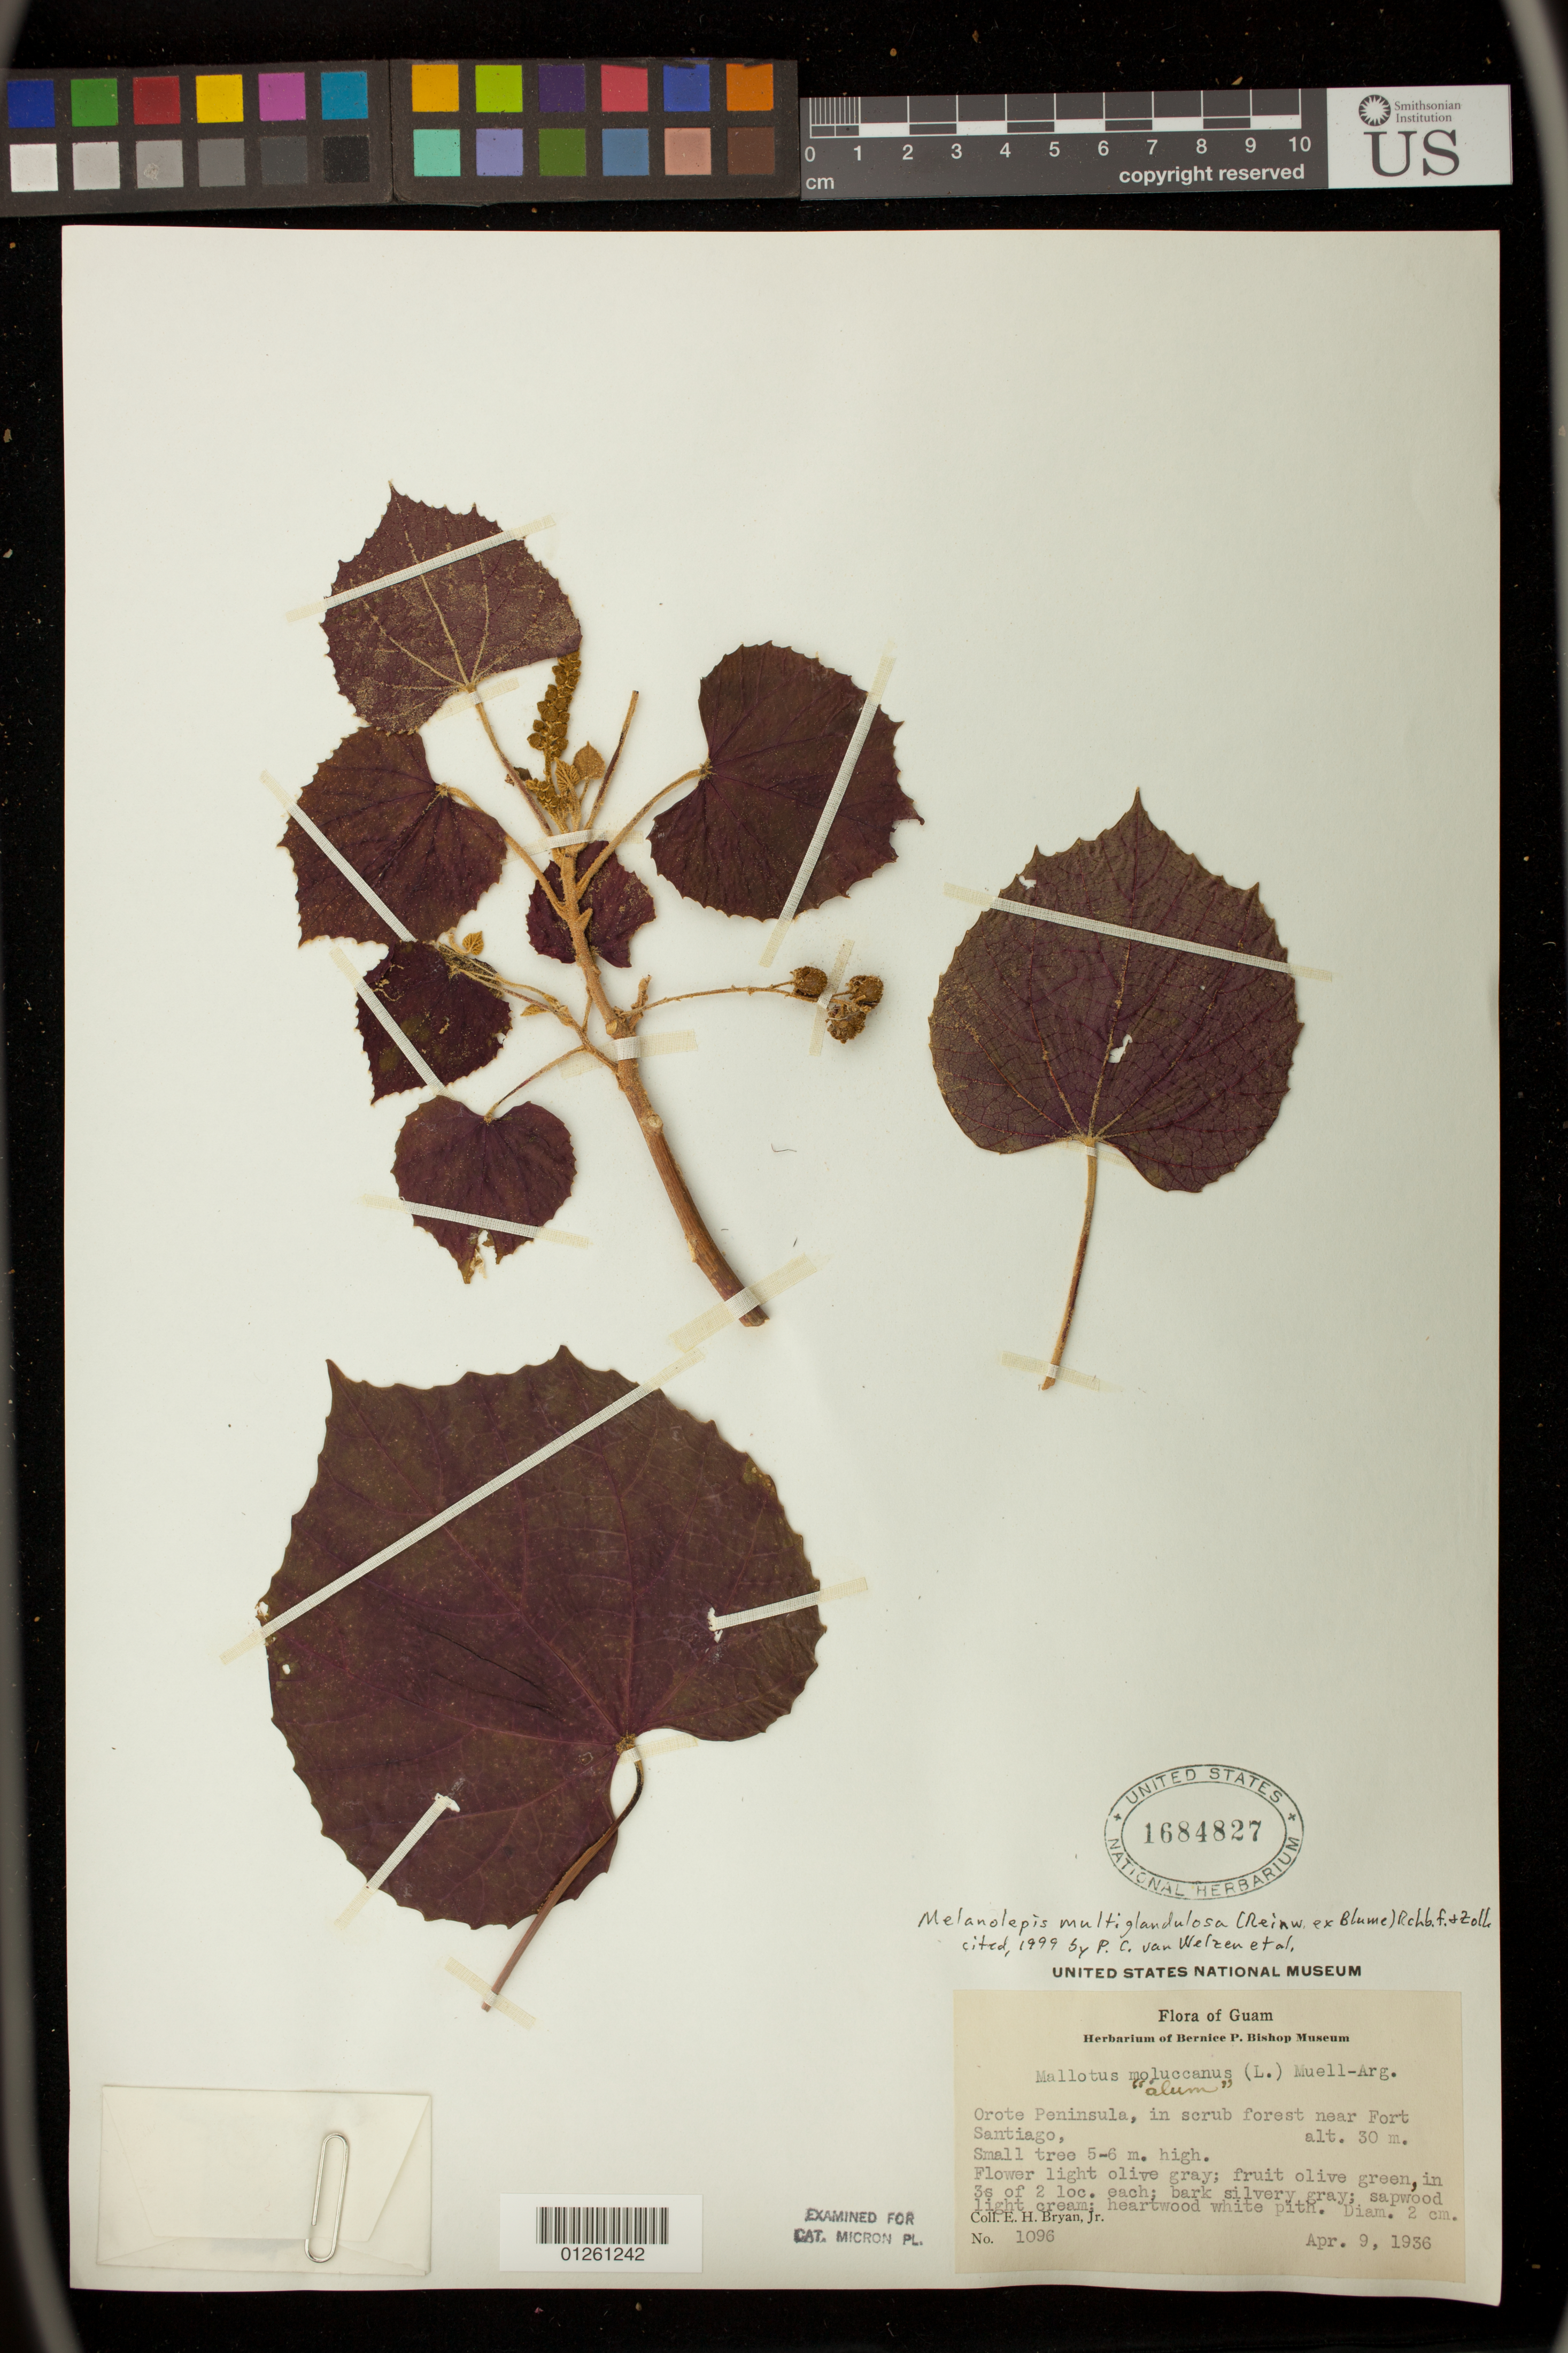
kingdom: Plantae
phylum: Tracheophyta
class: Magnoliopsida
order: Malpighiales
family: Euphorbiaceae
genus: Melanolepis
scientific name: Melanolepis multiglandulosa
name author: (Reinw. ex Blume) Rchb. f. & Zoll.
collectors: E. Bryan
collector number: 1096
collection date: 1936-04-09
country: Guam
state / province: Santa Rita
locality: Orote Peninsula near Fort Santiago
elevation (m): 30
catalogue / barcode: US 1684827